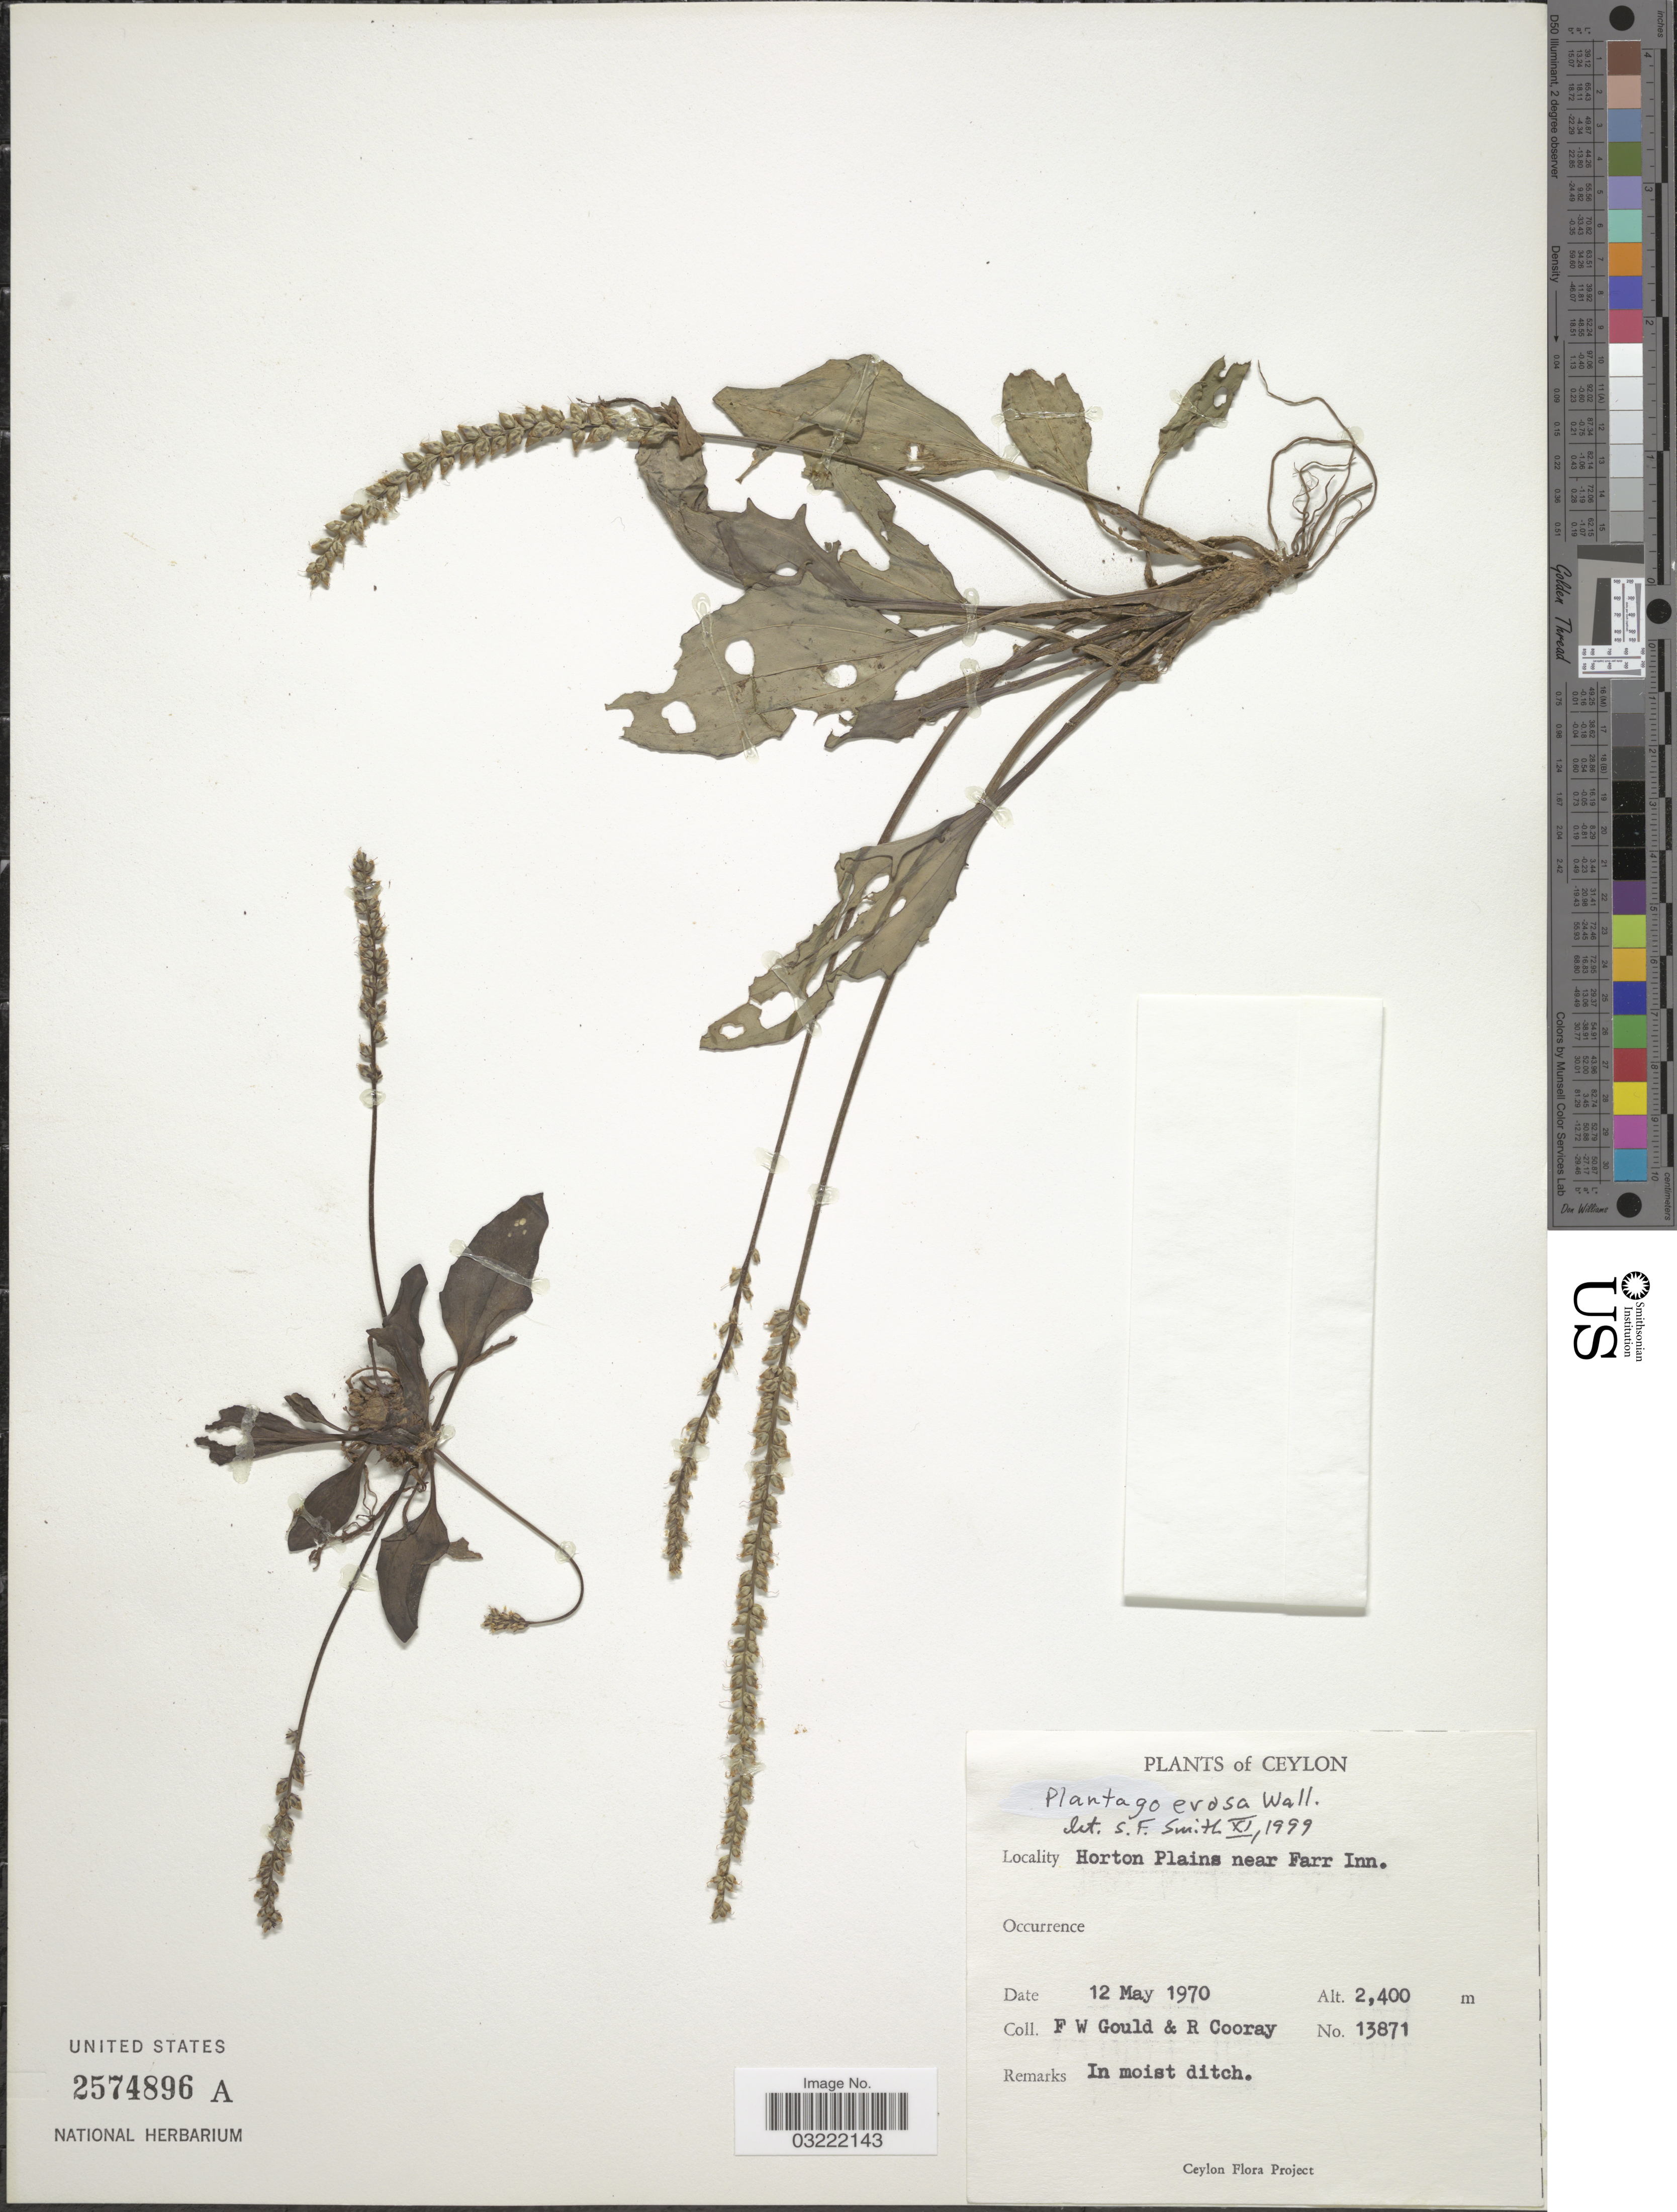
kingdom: Plantae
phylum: Tracheophyta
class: Magnoliopsida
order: Lamiales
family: Plantaginaceae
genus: Plantago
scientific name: Plantago erosa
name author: Wall.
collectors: F. W. Gould & R. Cooray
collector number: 13871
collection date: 1970-05-12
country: Sri Lanka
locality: Ceylon. Horton Plains near Farr Inn.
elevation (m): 2400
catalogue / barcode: US 2574896A